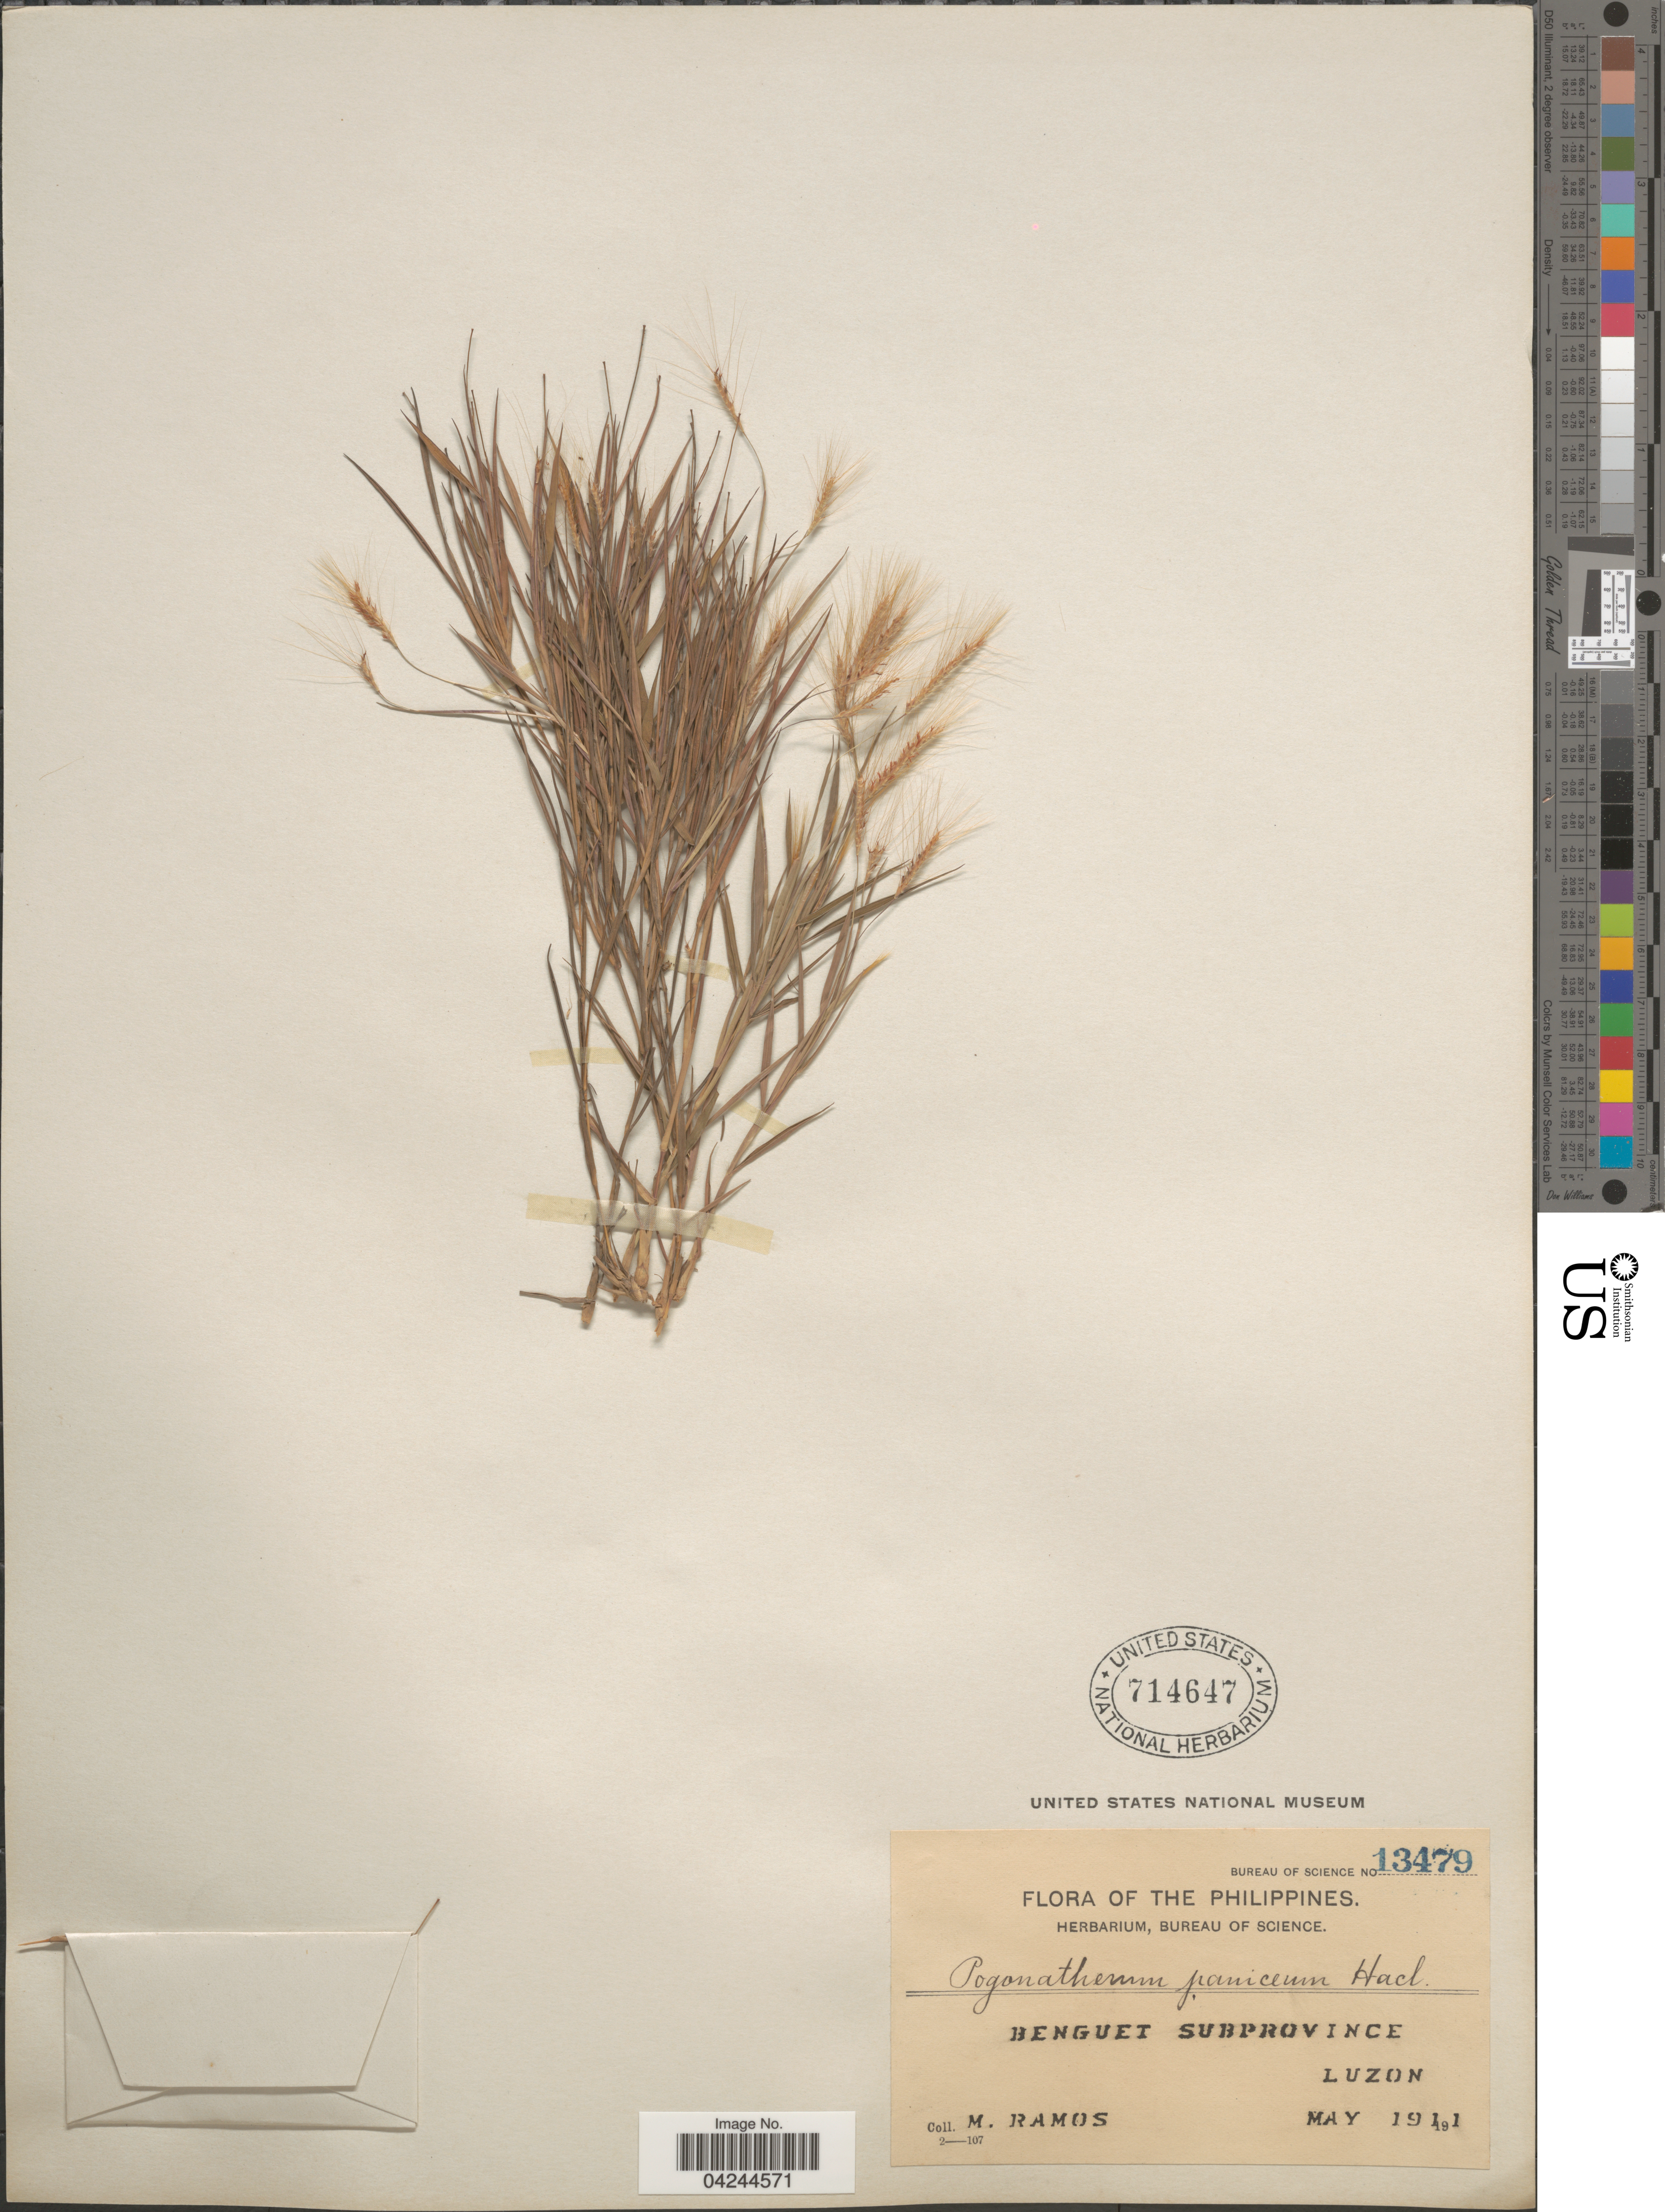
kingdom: Plantae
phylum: Tracheophyta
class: Liliopsida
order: Poales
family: Poaceae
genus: Pogonatherum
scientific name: Pogonatherum crinitum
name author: (Thunb.) Kunth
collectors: M. Ramos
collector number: Bureau of Science 13479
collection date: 1911-05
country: Philippines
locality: Benguei Subprovince. Luzon.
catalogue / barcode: US 714647